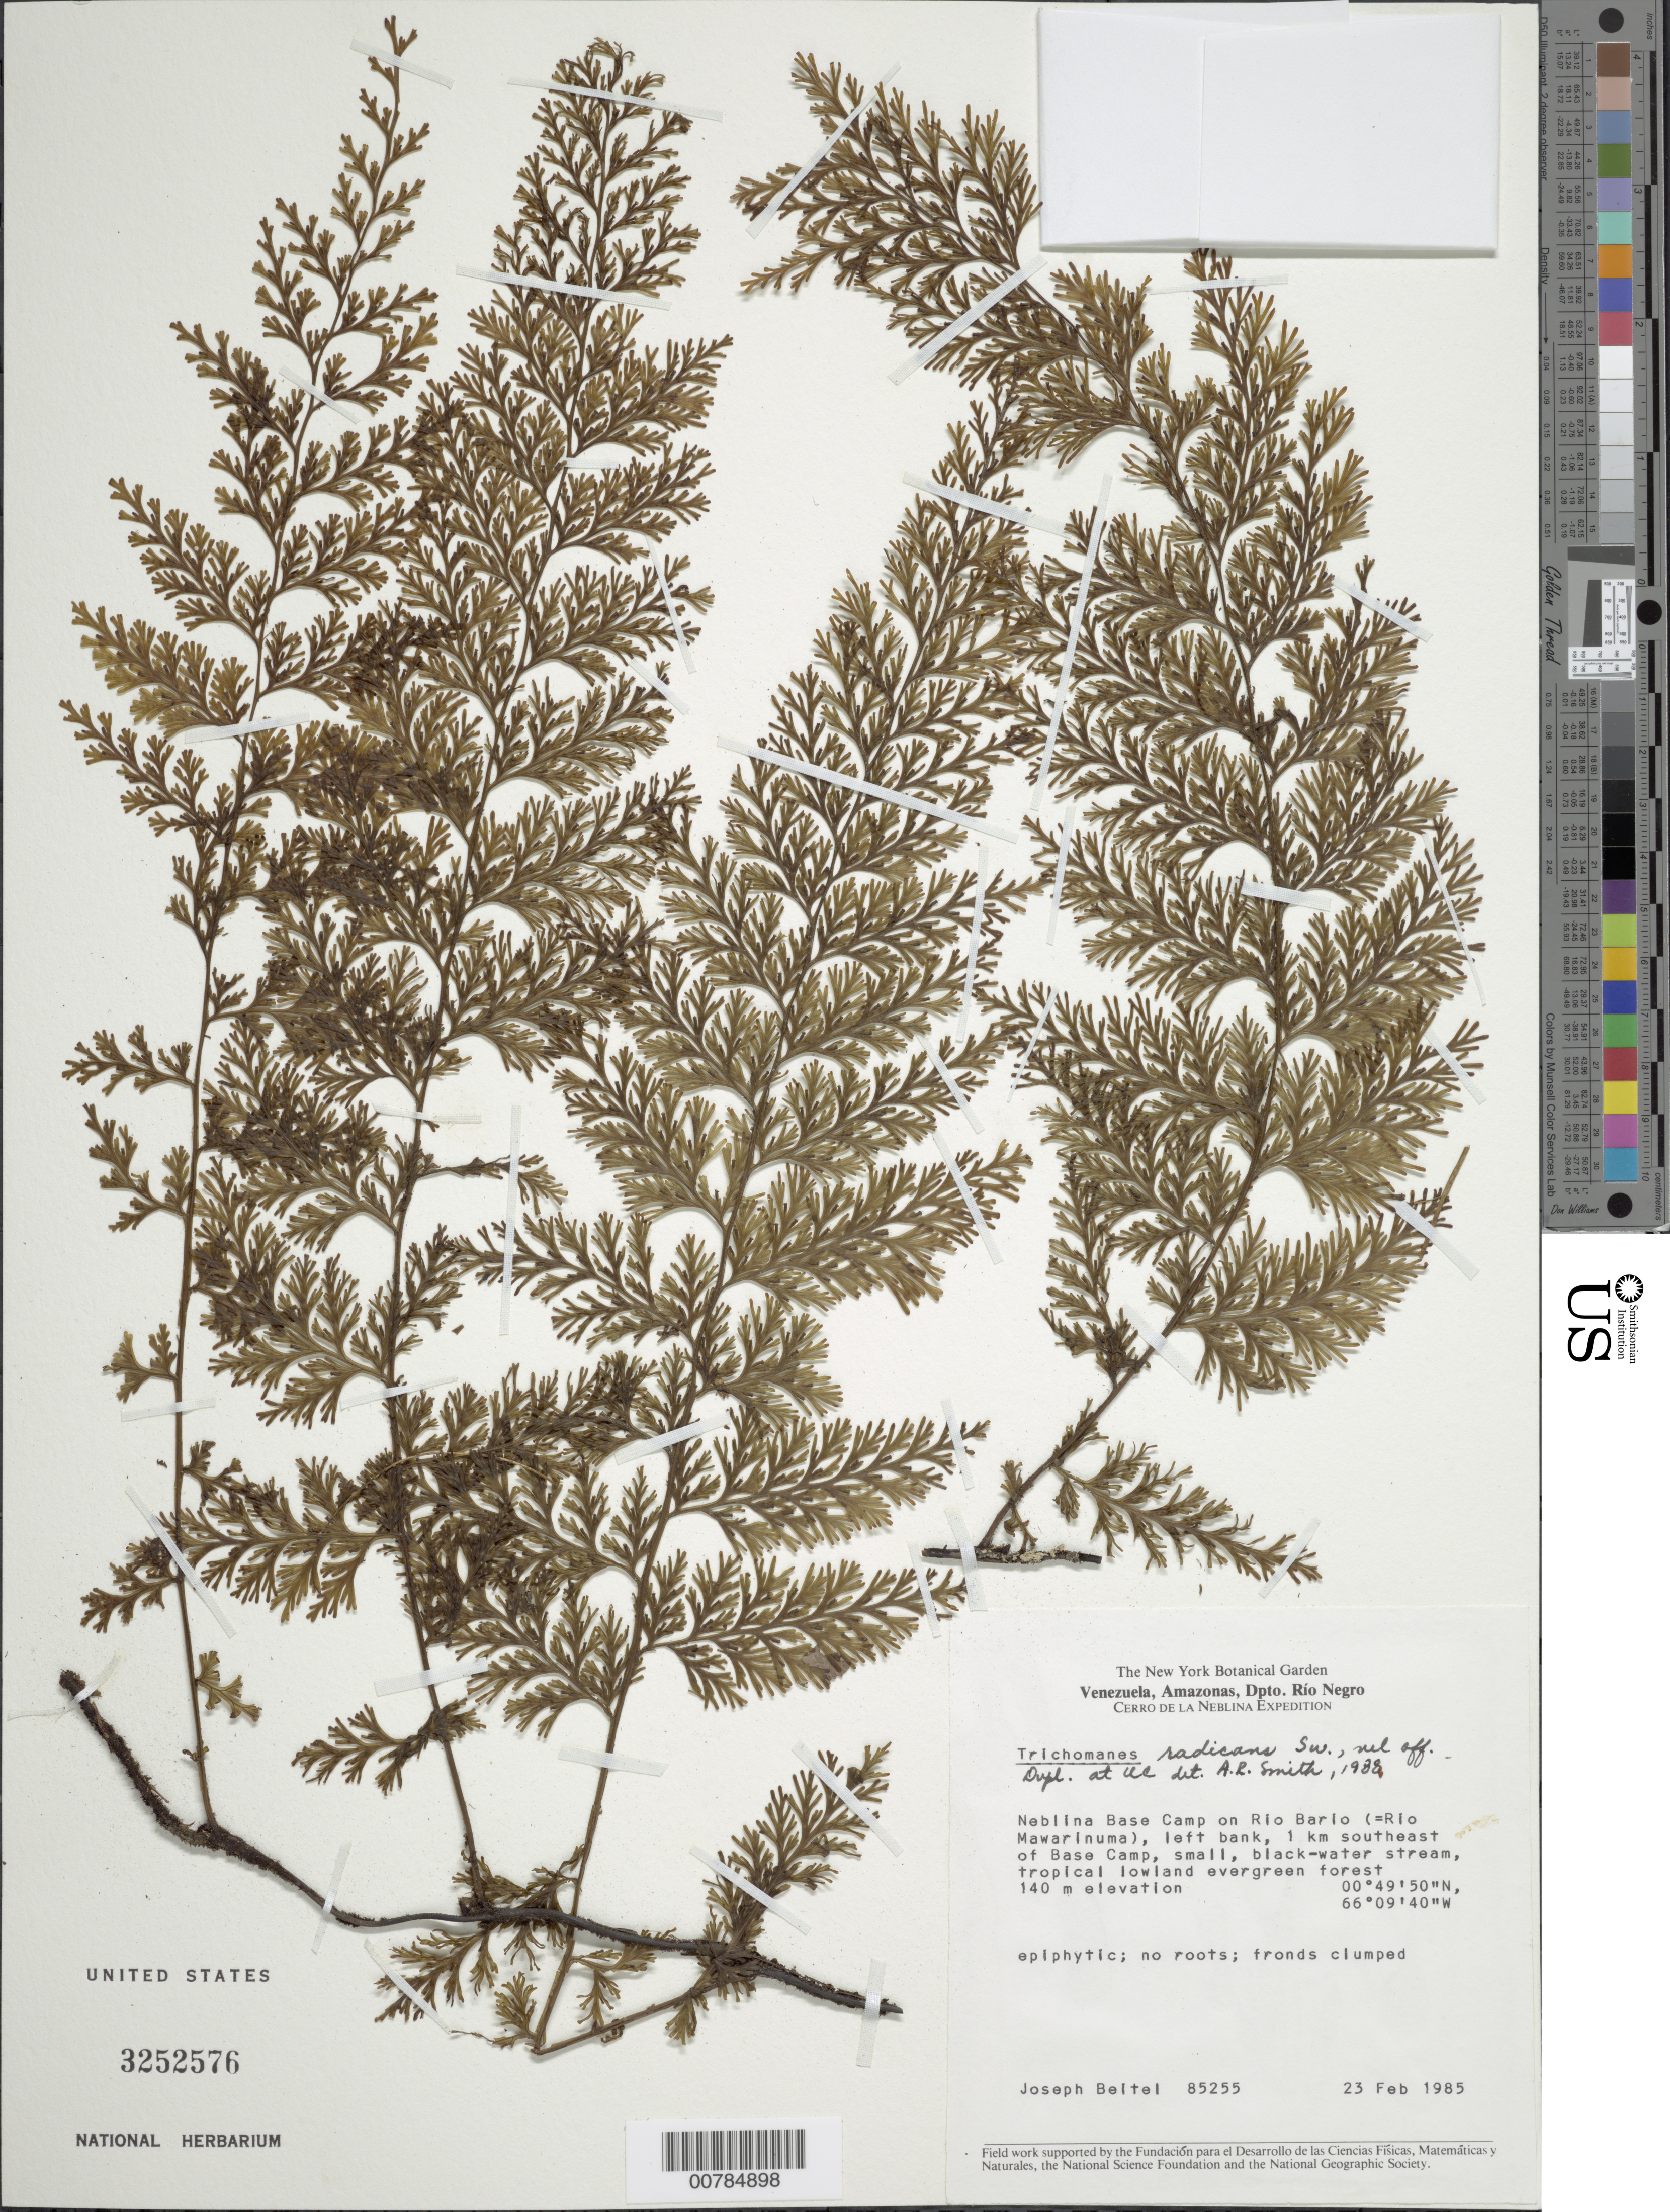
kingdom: Plantae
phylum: Tracheophyta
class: Polypodiopsida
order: Hymenophyllales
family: Hymenophyllaceae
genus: Vandenboschia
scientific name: Vandenboschia radicans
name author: (Sw.) Copel.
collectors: J. M. Beitel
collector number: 85255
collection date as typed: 23-Feb-85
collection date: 1985-02-23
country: Venezuela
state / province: Amazonas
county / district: Río Negro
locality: Neblina Base Camp on Río Barío (Río Mawarinuma), left bank, 1 km SE of Base Camp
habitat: Small, black-water stream, tropical lowland evergreen forest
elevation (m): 140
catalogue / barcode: US 3252576